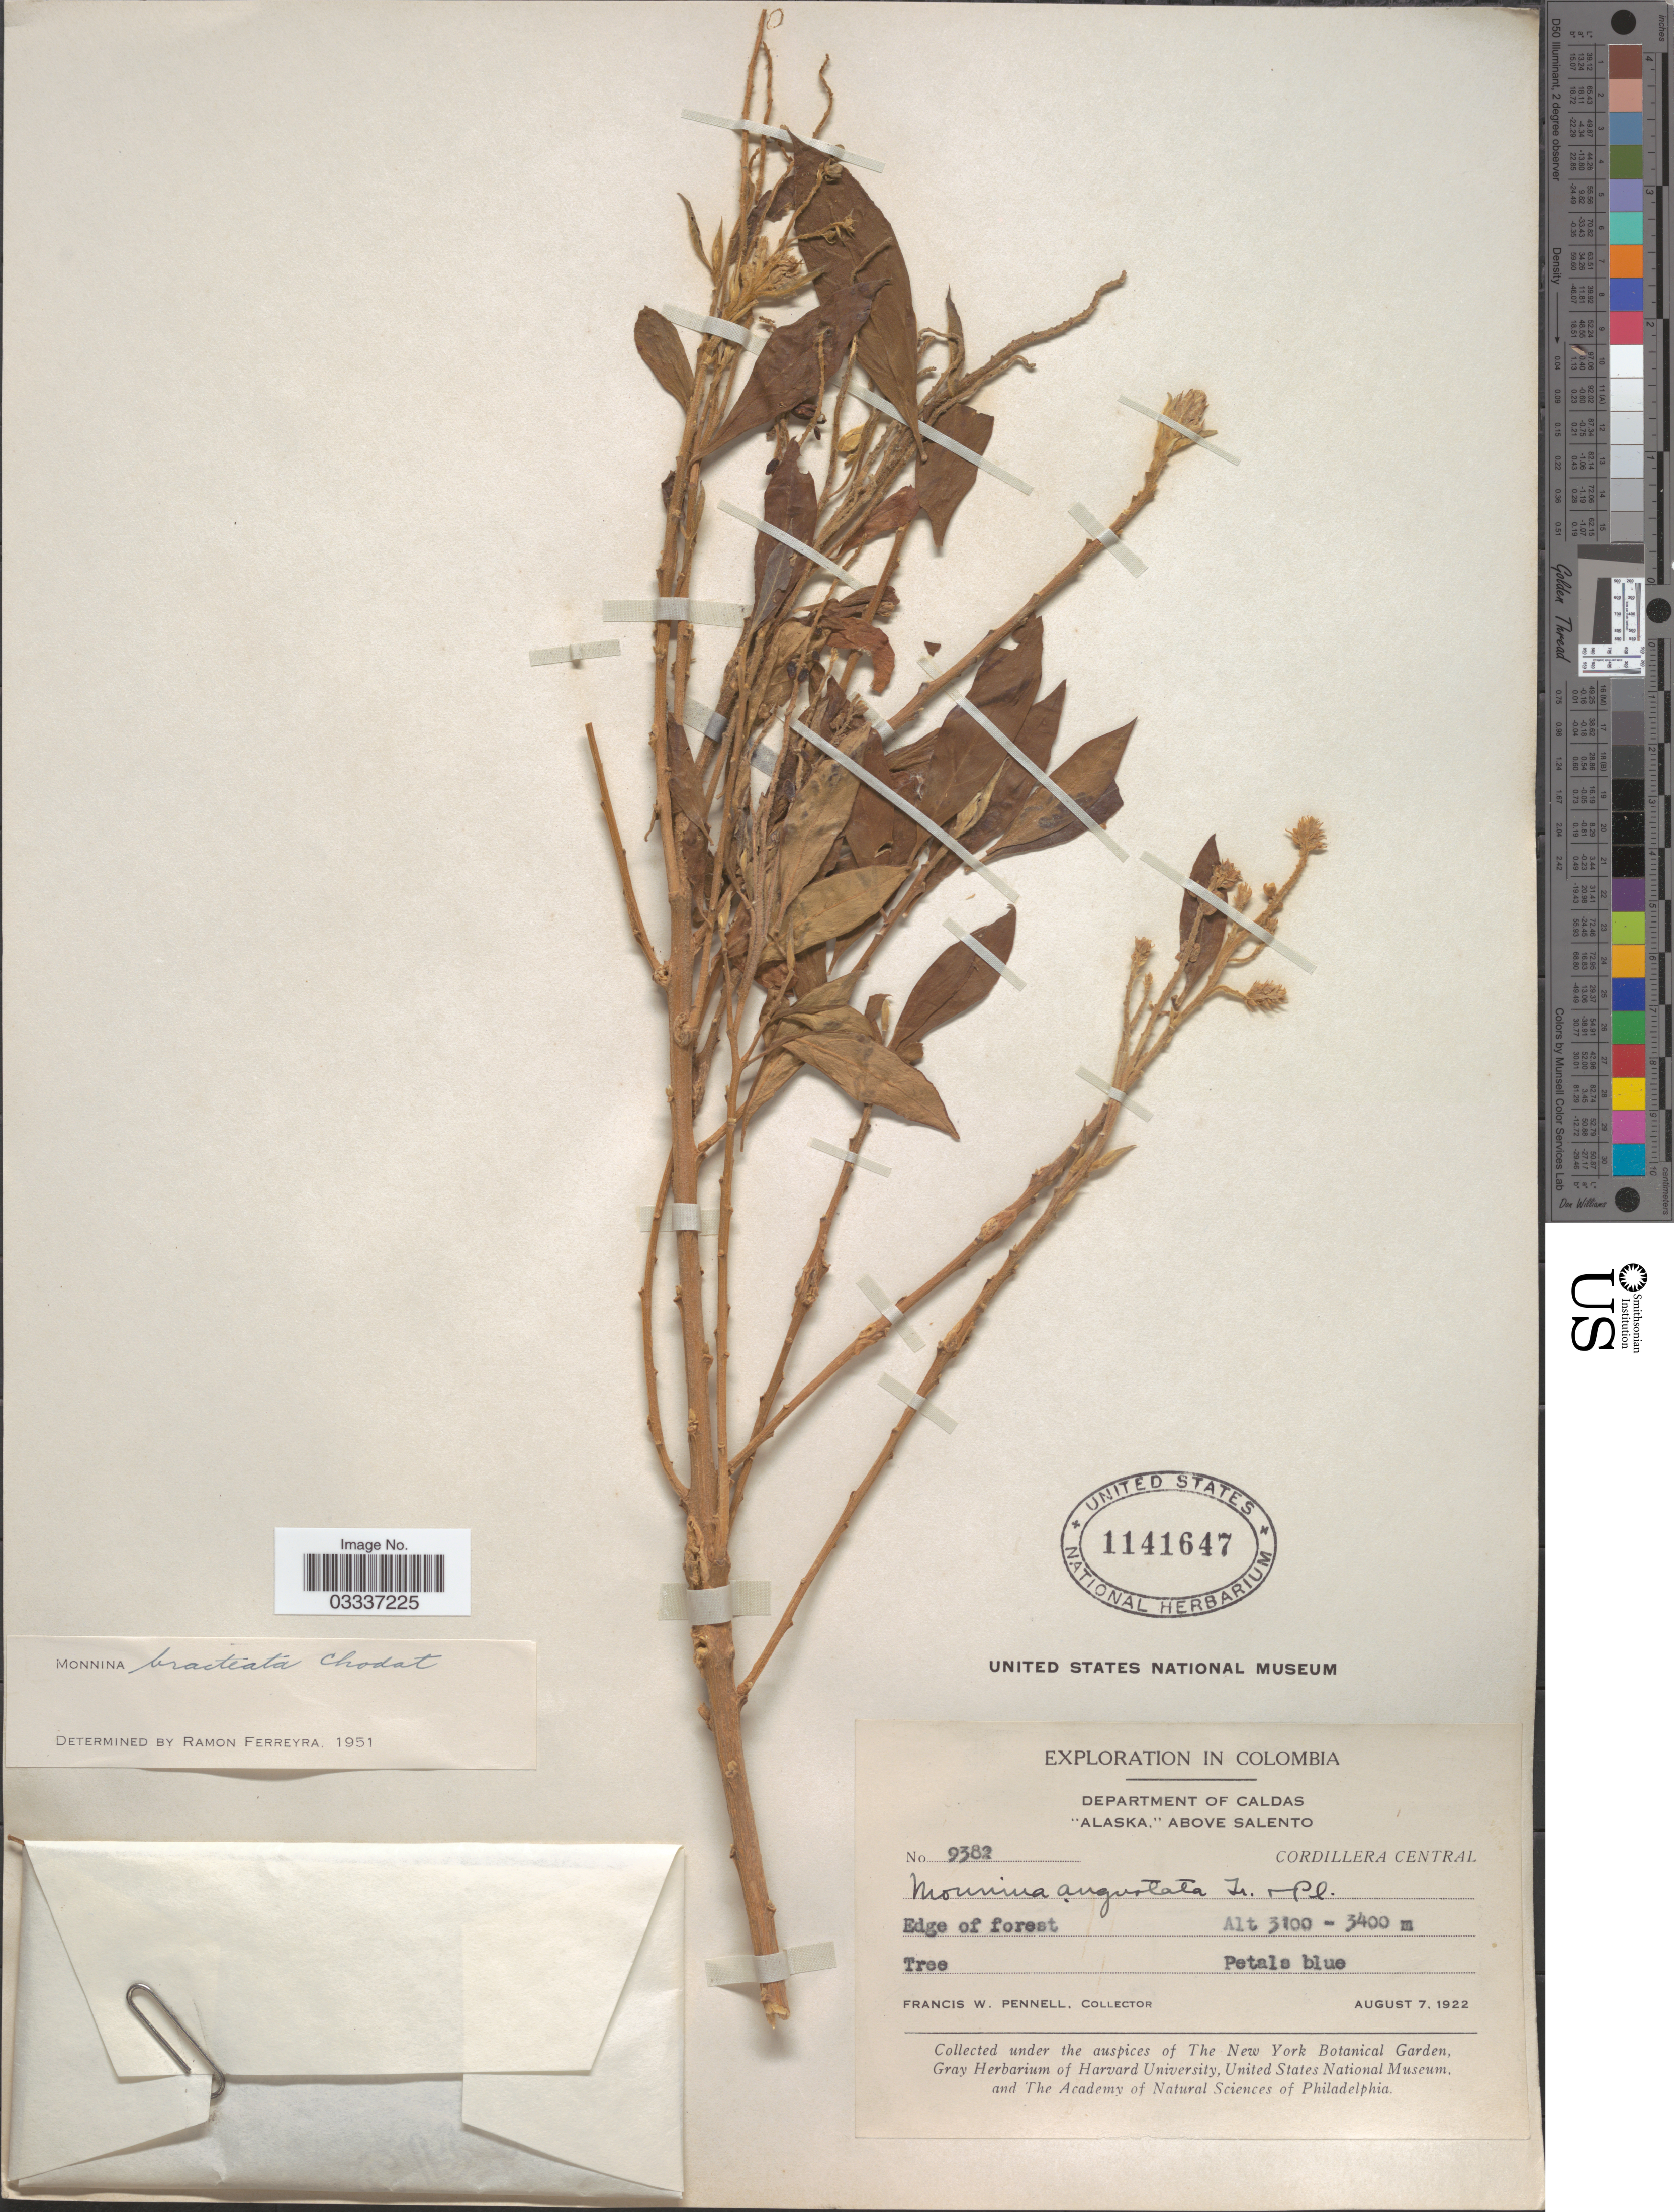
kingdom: Plantae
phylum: Tracheophyta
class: Magnoliopsida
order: Fabales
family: Polygalaceae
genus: Monnina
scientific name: Monnina bracteata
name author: Chodat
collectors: F. W. Pennell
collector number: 9382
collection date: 1922-08-07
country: Colombia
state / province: Caldas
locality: Department of Caldas. "Alaska," above Salento. Cordillera Central.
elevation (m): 3100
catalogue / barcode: US 1141647